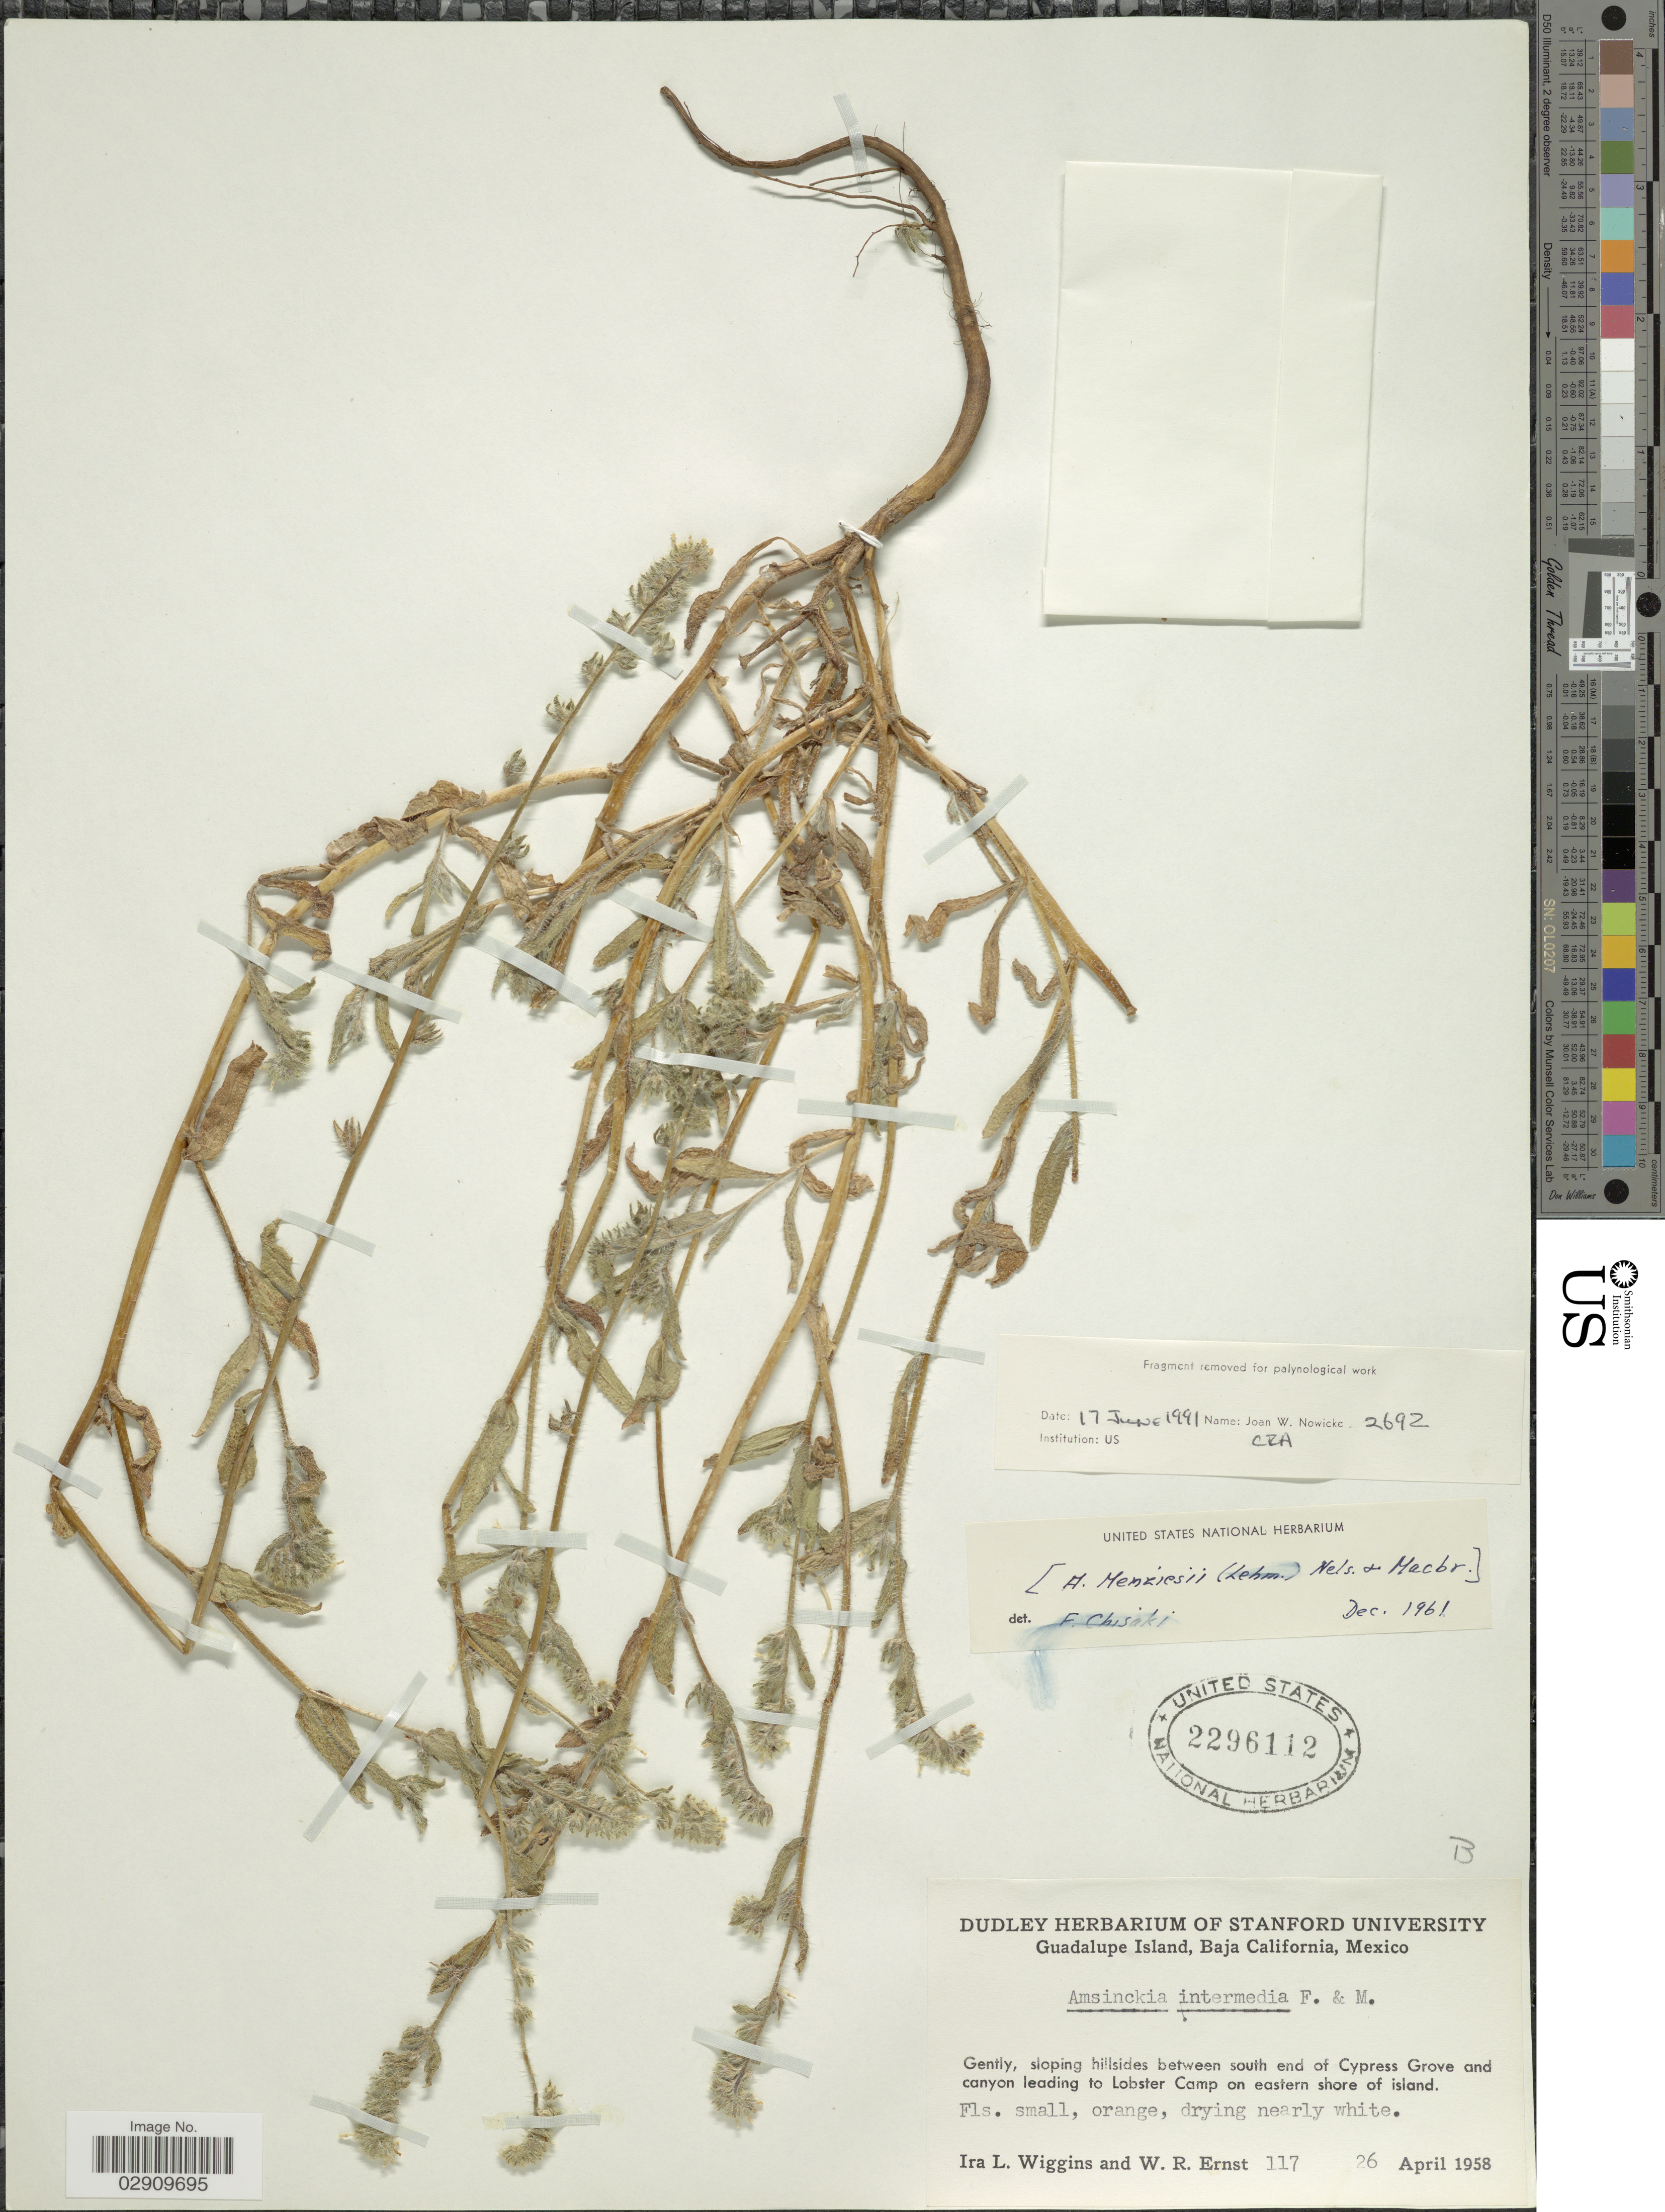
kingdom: Plantae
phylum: Tracheophyta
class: Magnoliopsida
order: Boraginales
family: Boraginaceae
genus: Amsinckia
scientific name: Amsinckia menziesii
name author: A. Nelson & J.F. Macbr.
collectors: I. L. Wiggins & W. R. Ernst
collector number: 117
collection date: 1958-04-26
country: Mexico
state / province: Baja California Norte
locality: Guadalupe Island, Gently hillsides between south end of Cypress Grove and canyon leading to Lobster Camp on eastern shore of island.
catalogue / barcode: US 2296112